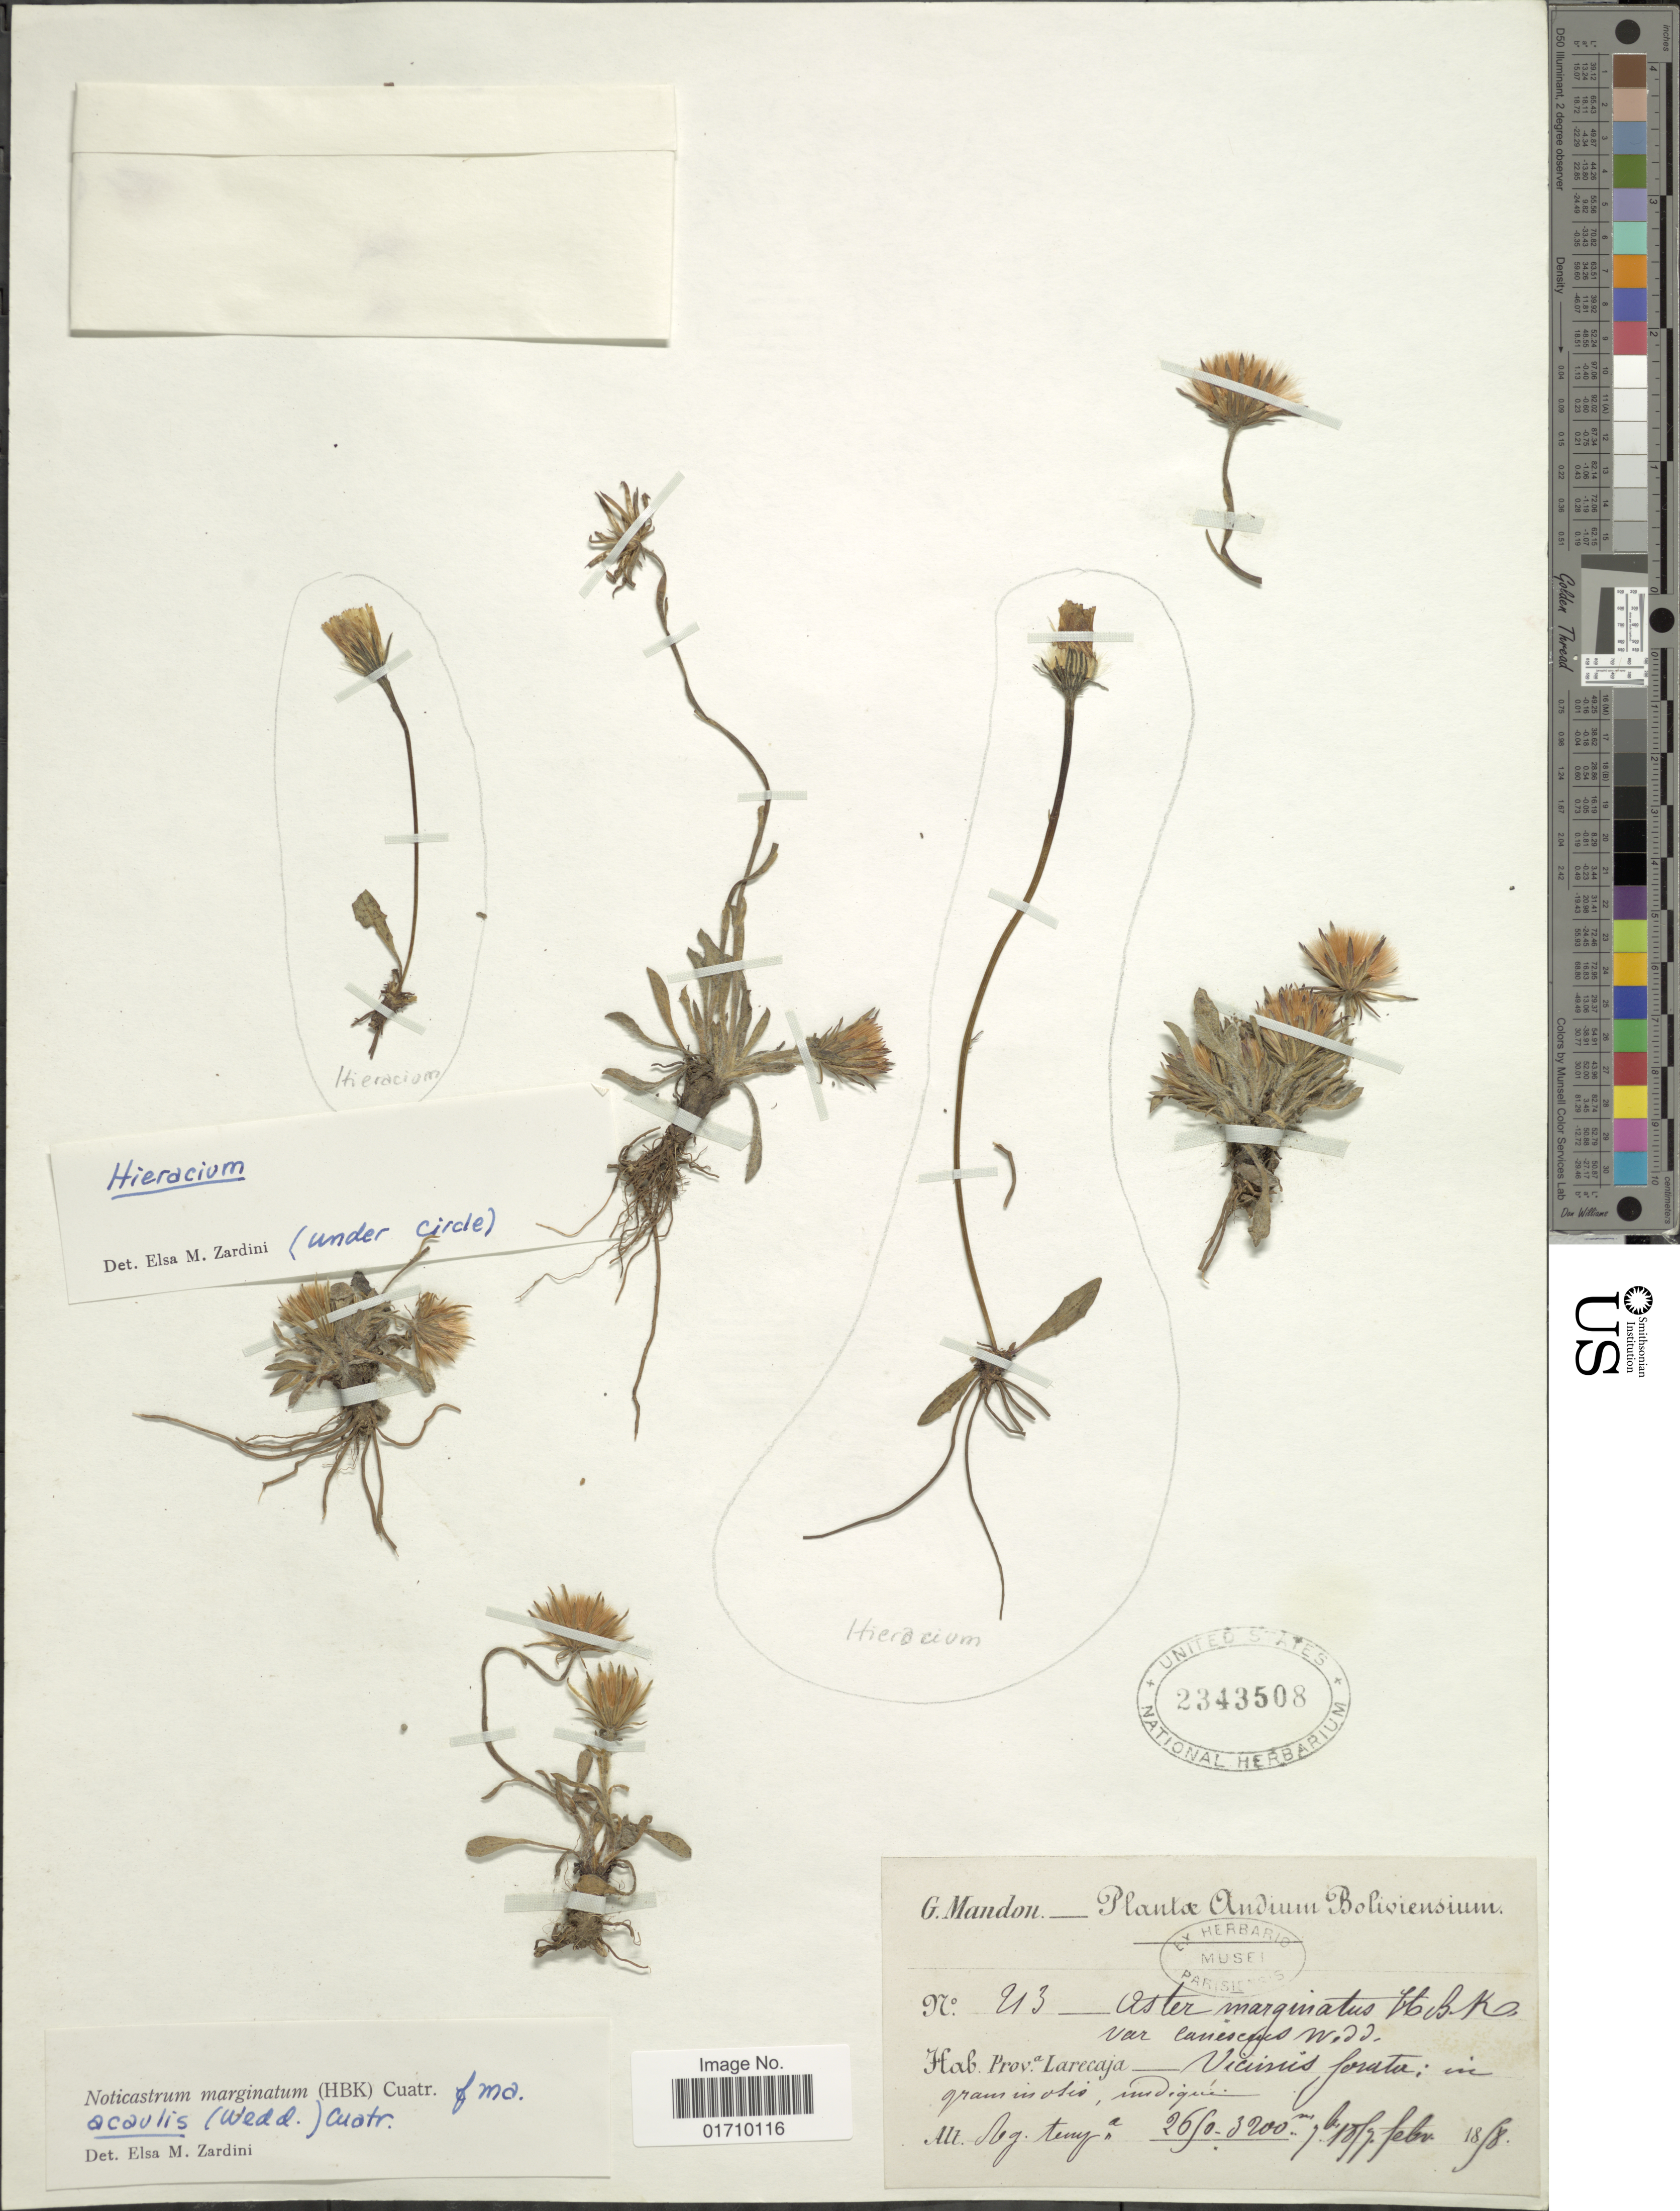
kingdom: Plantae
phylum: Tracheophyta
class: Magnoliopsida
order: Asterales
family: Asteraceae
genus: Noticastrum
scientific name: Noticastrum marginatum f. acaulis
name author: (Wedd.) Cuatrec.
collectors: G. Mandon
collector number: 43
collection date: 1858-02-07/1858-02-10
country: Bolivia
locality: Prov.a Larecaja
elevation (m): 2650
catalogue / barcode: US 2343508